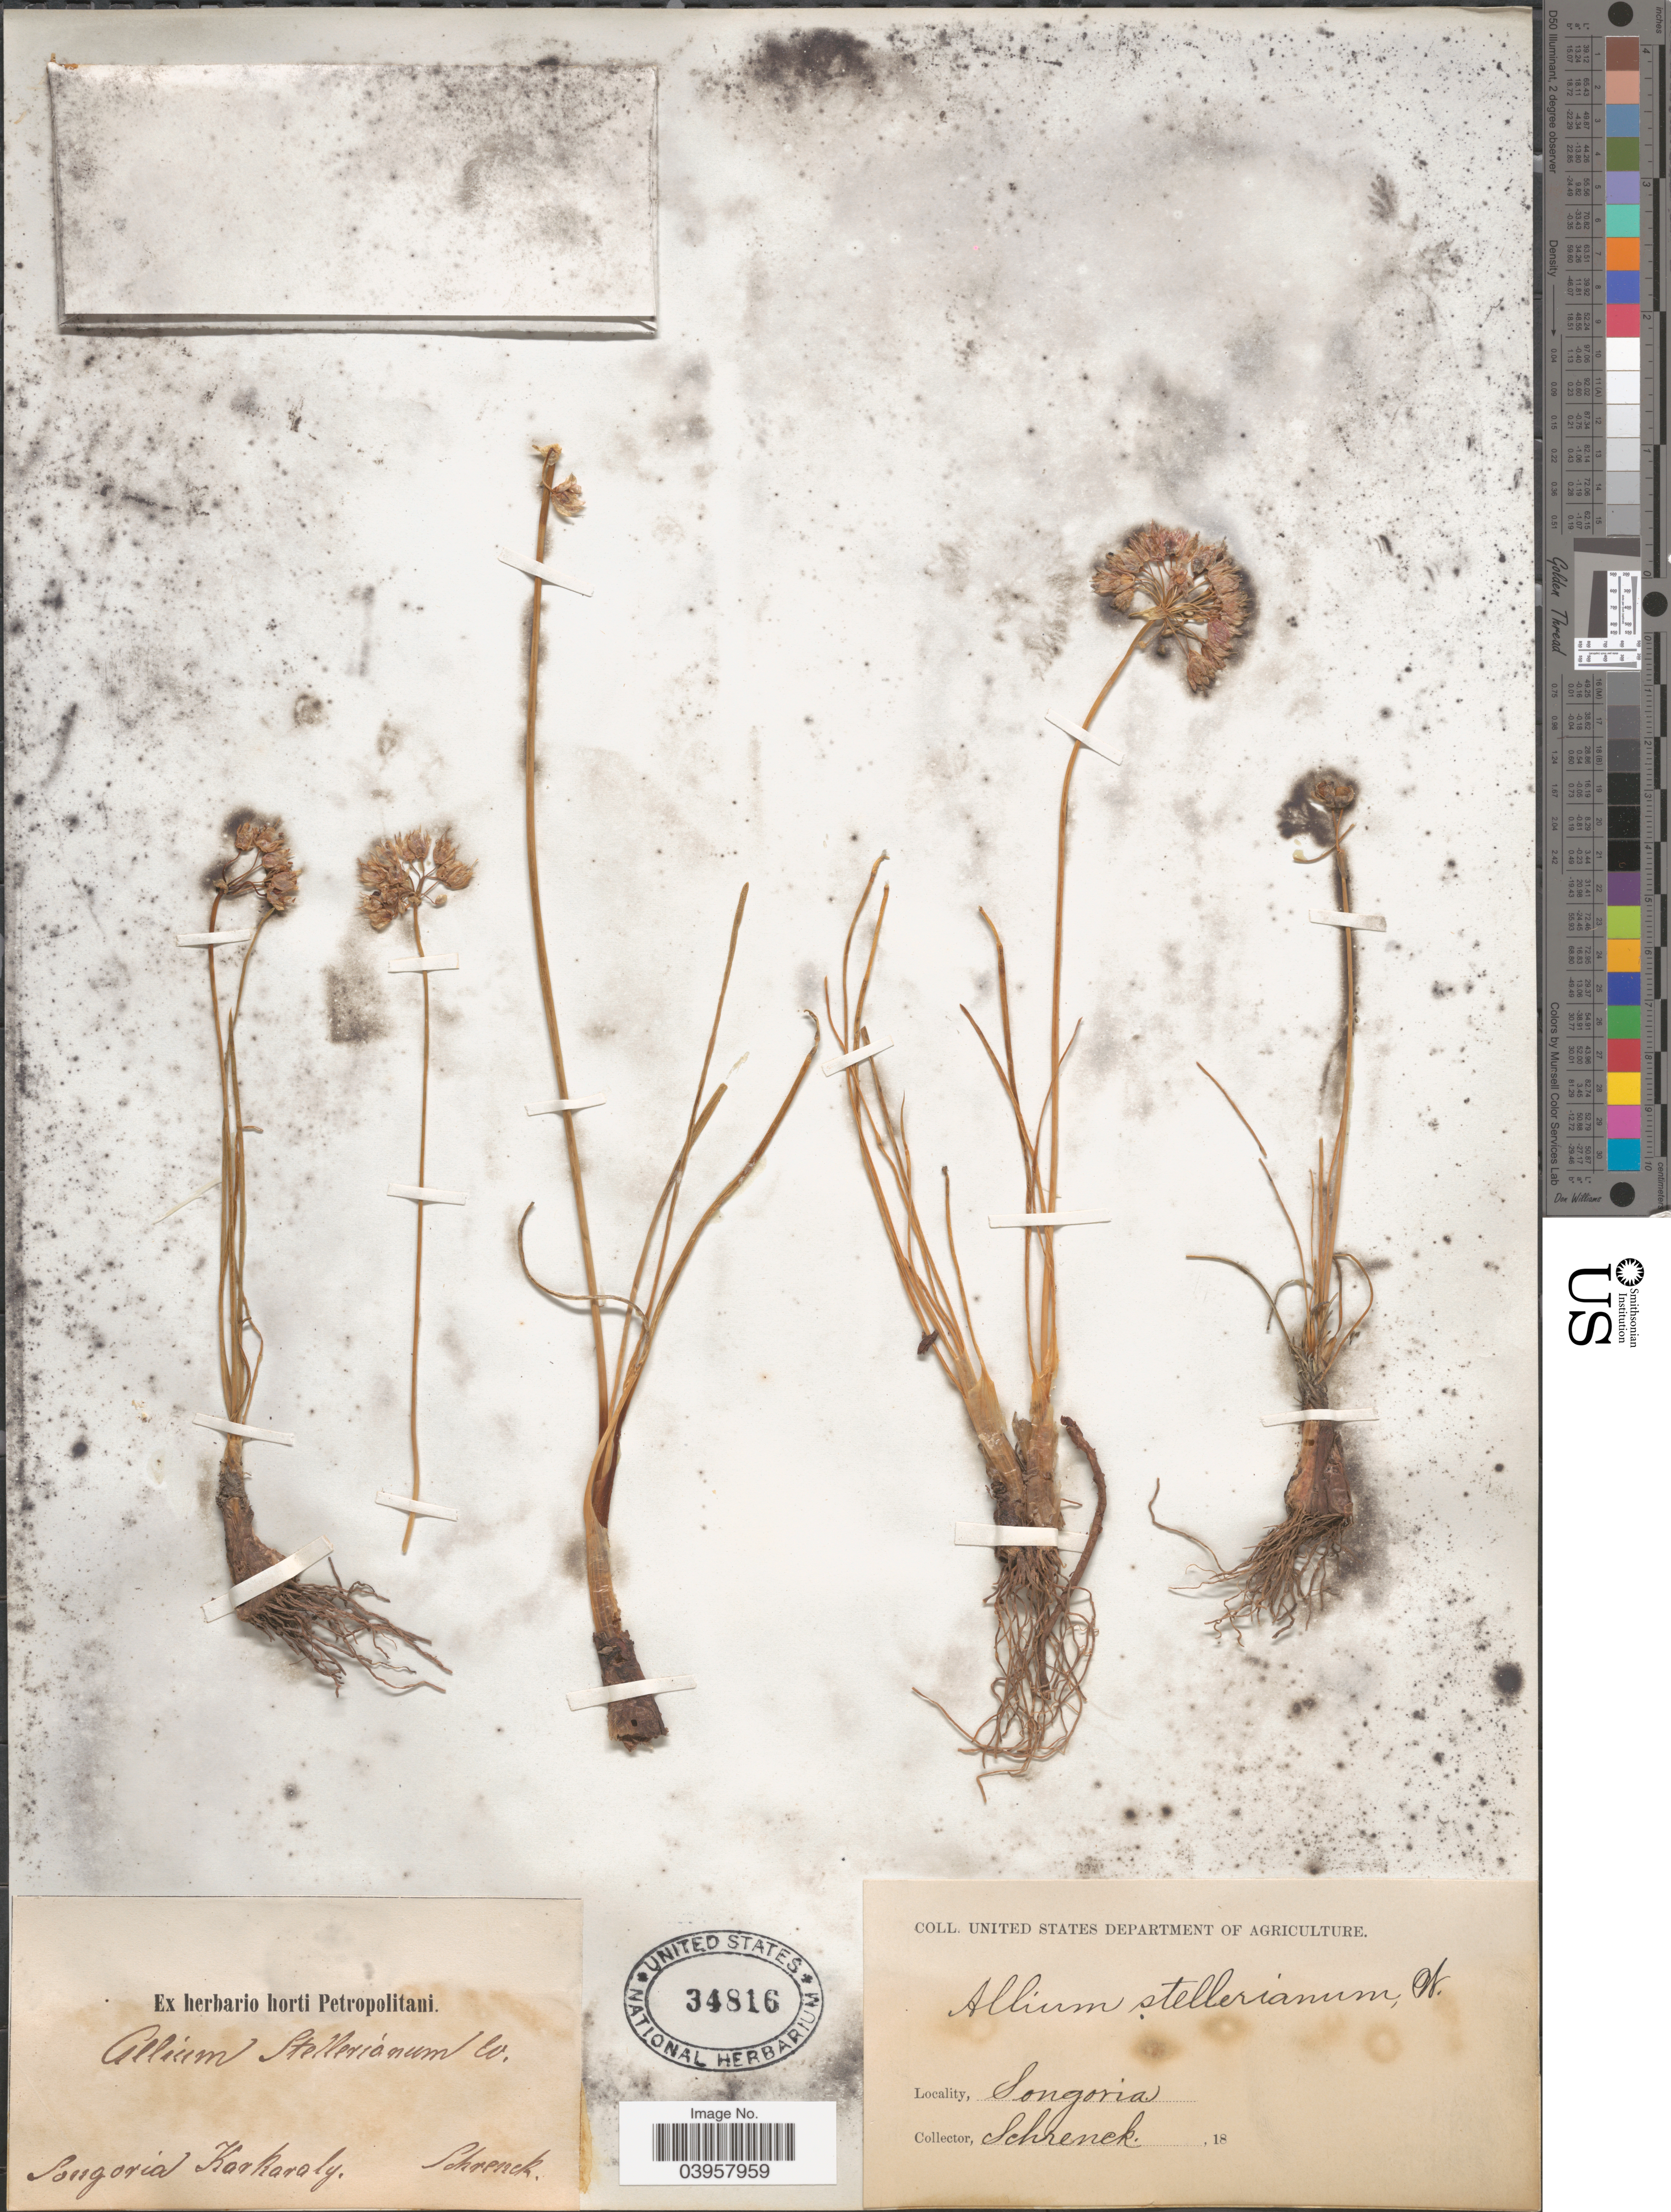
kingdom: Plantae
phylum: Tracheophyta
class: Liliopsida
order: Asparagales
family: Amaryllidaceae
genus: Allium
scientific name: Allium stellerianum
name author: Willd.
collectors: -- Schrenck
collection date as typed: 18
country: Kazakhstan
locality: Songoria Karkaraly.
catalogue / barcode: US 34816